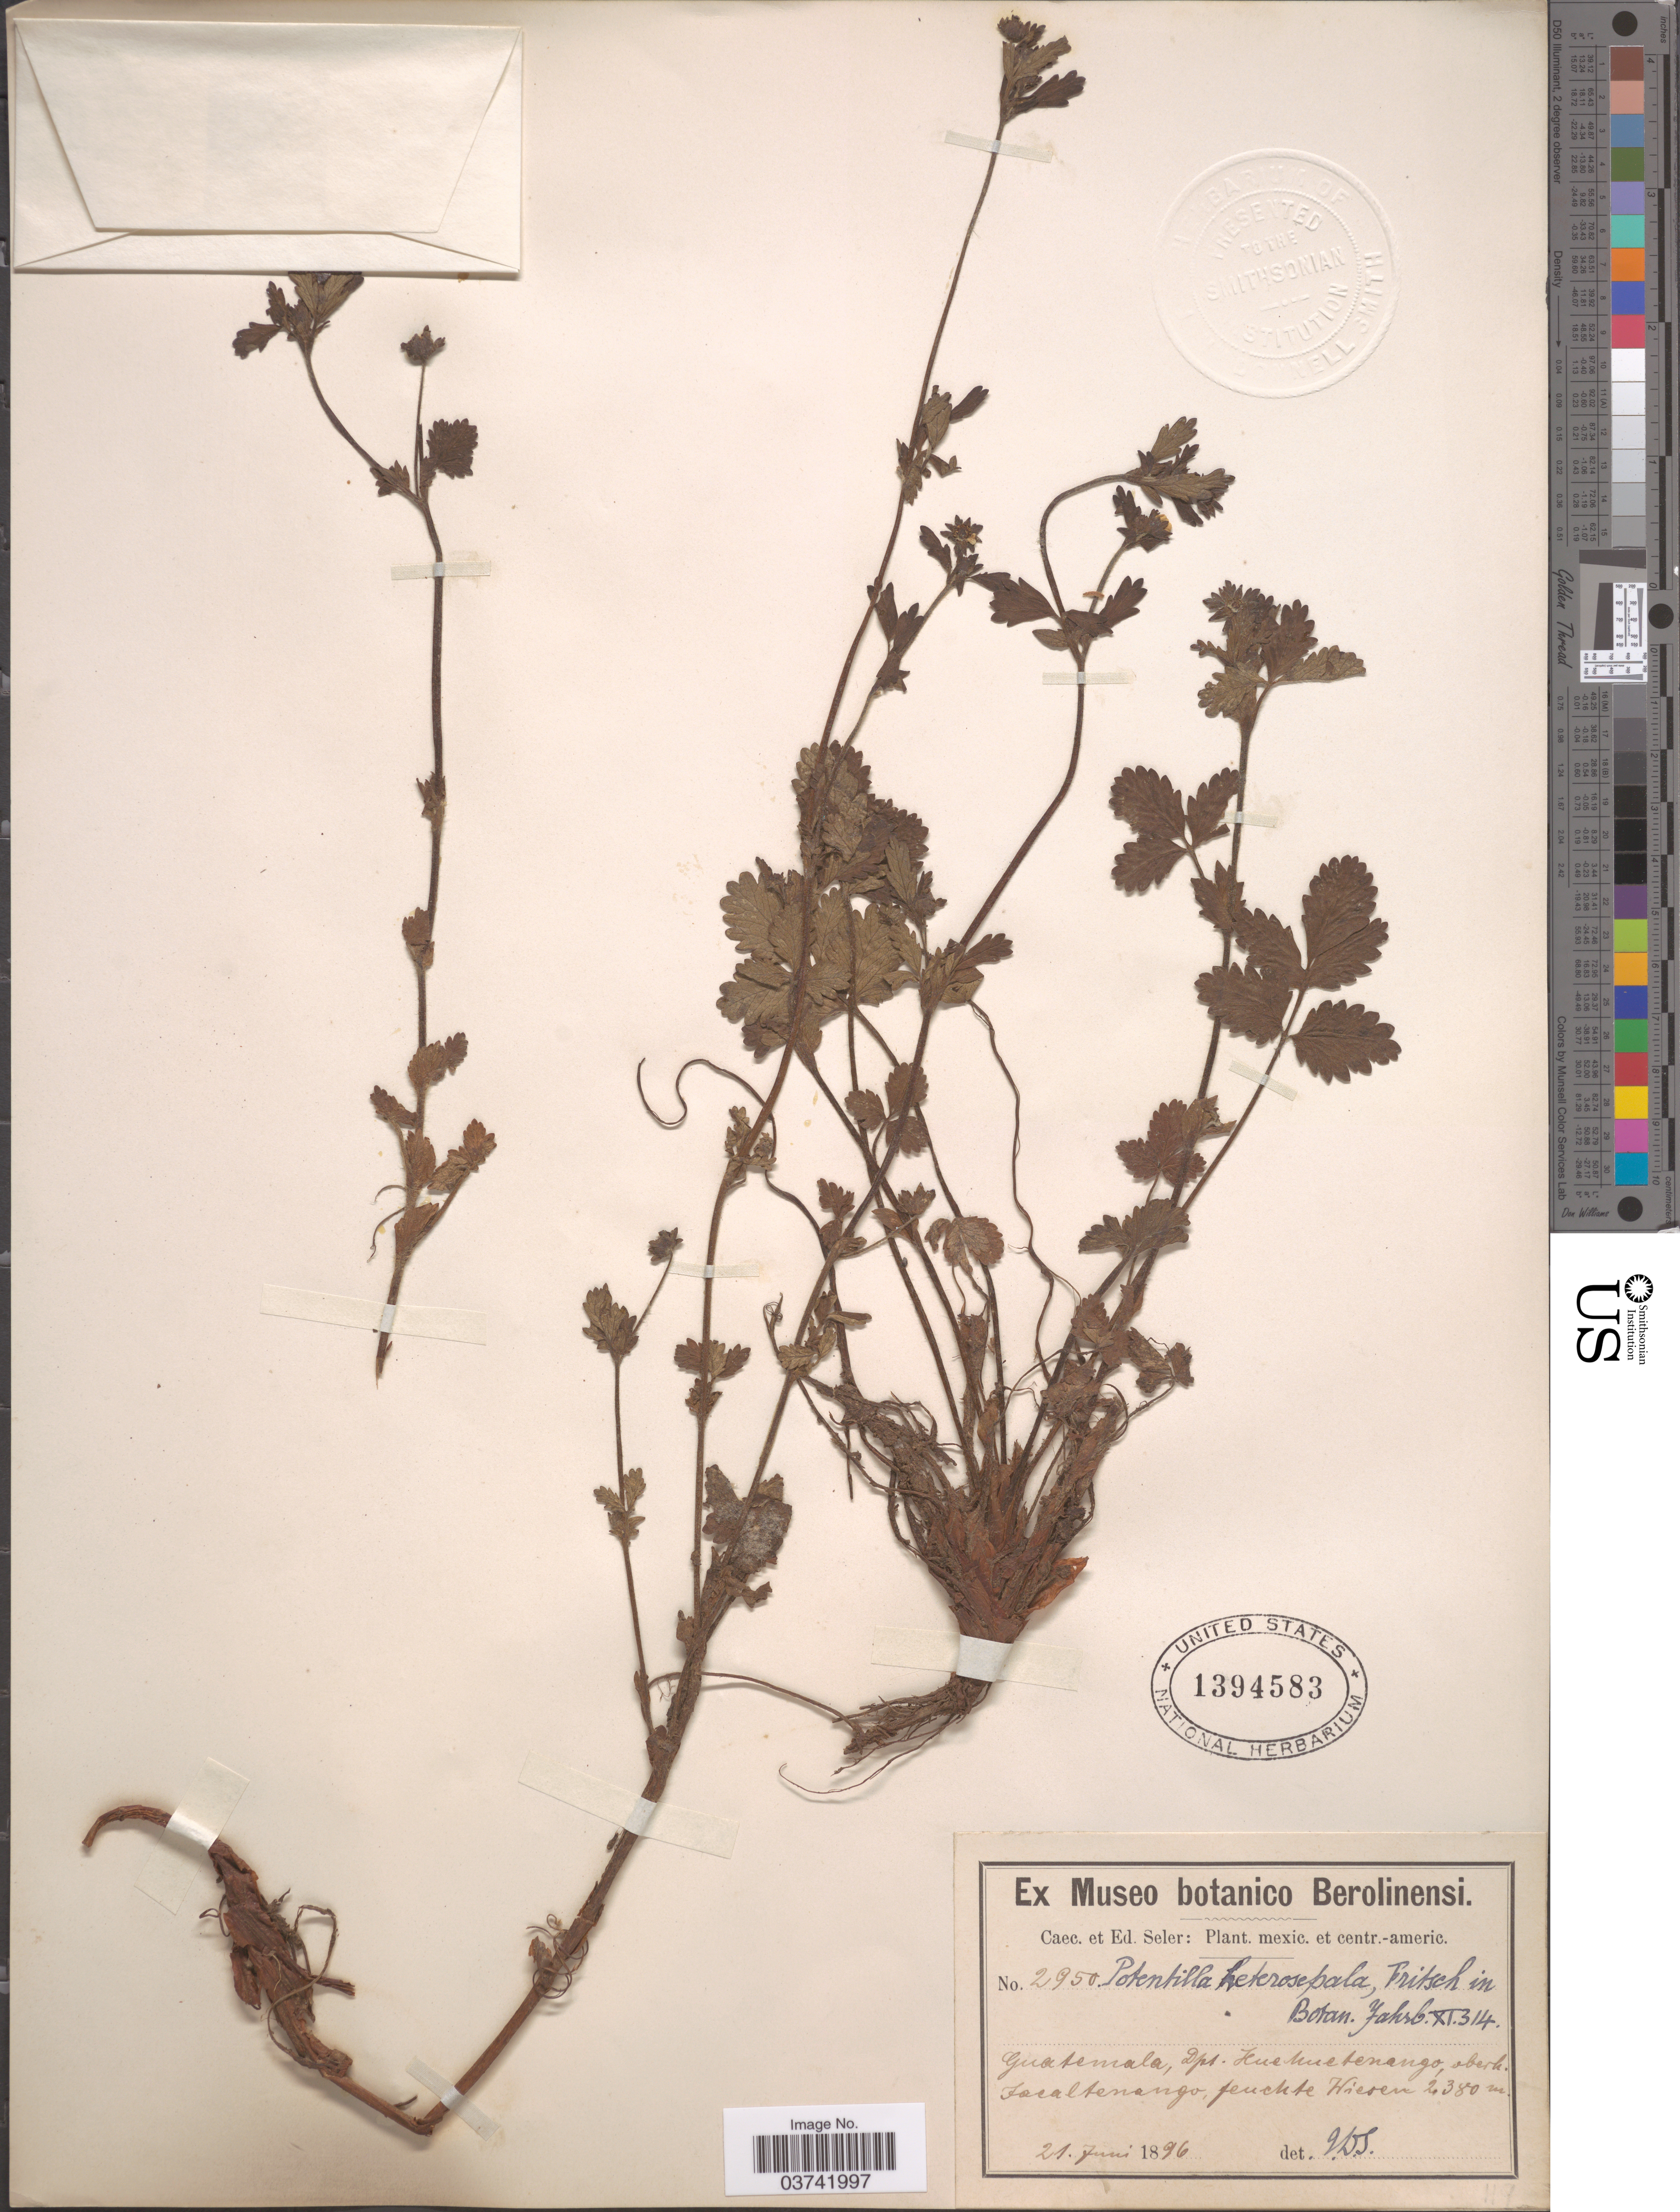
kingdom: Plantae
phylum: Tracheophyta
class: Magnoliopsida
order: Rosales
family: Rosaceae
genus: Potentilla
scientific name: Potentilla heterosepala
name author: Fritsch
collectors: C. Seler & E. G. Seler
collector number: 2950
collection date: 1896-06-21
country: Guatemala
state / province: Huehuetenango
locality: Dpt. Huehuetenango, oberk. Jacaltenango, feuchte Wiesen.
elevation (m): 2380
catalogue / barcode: US 1394583